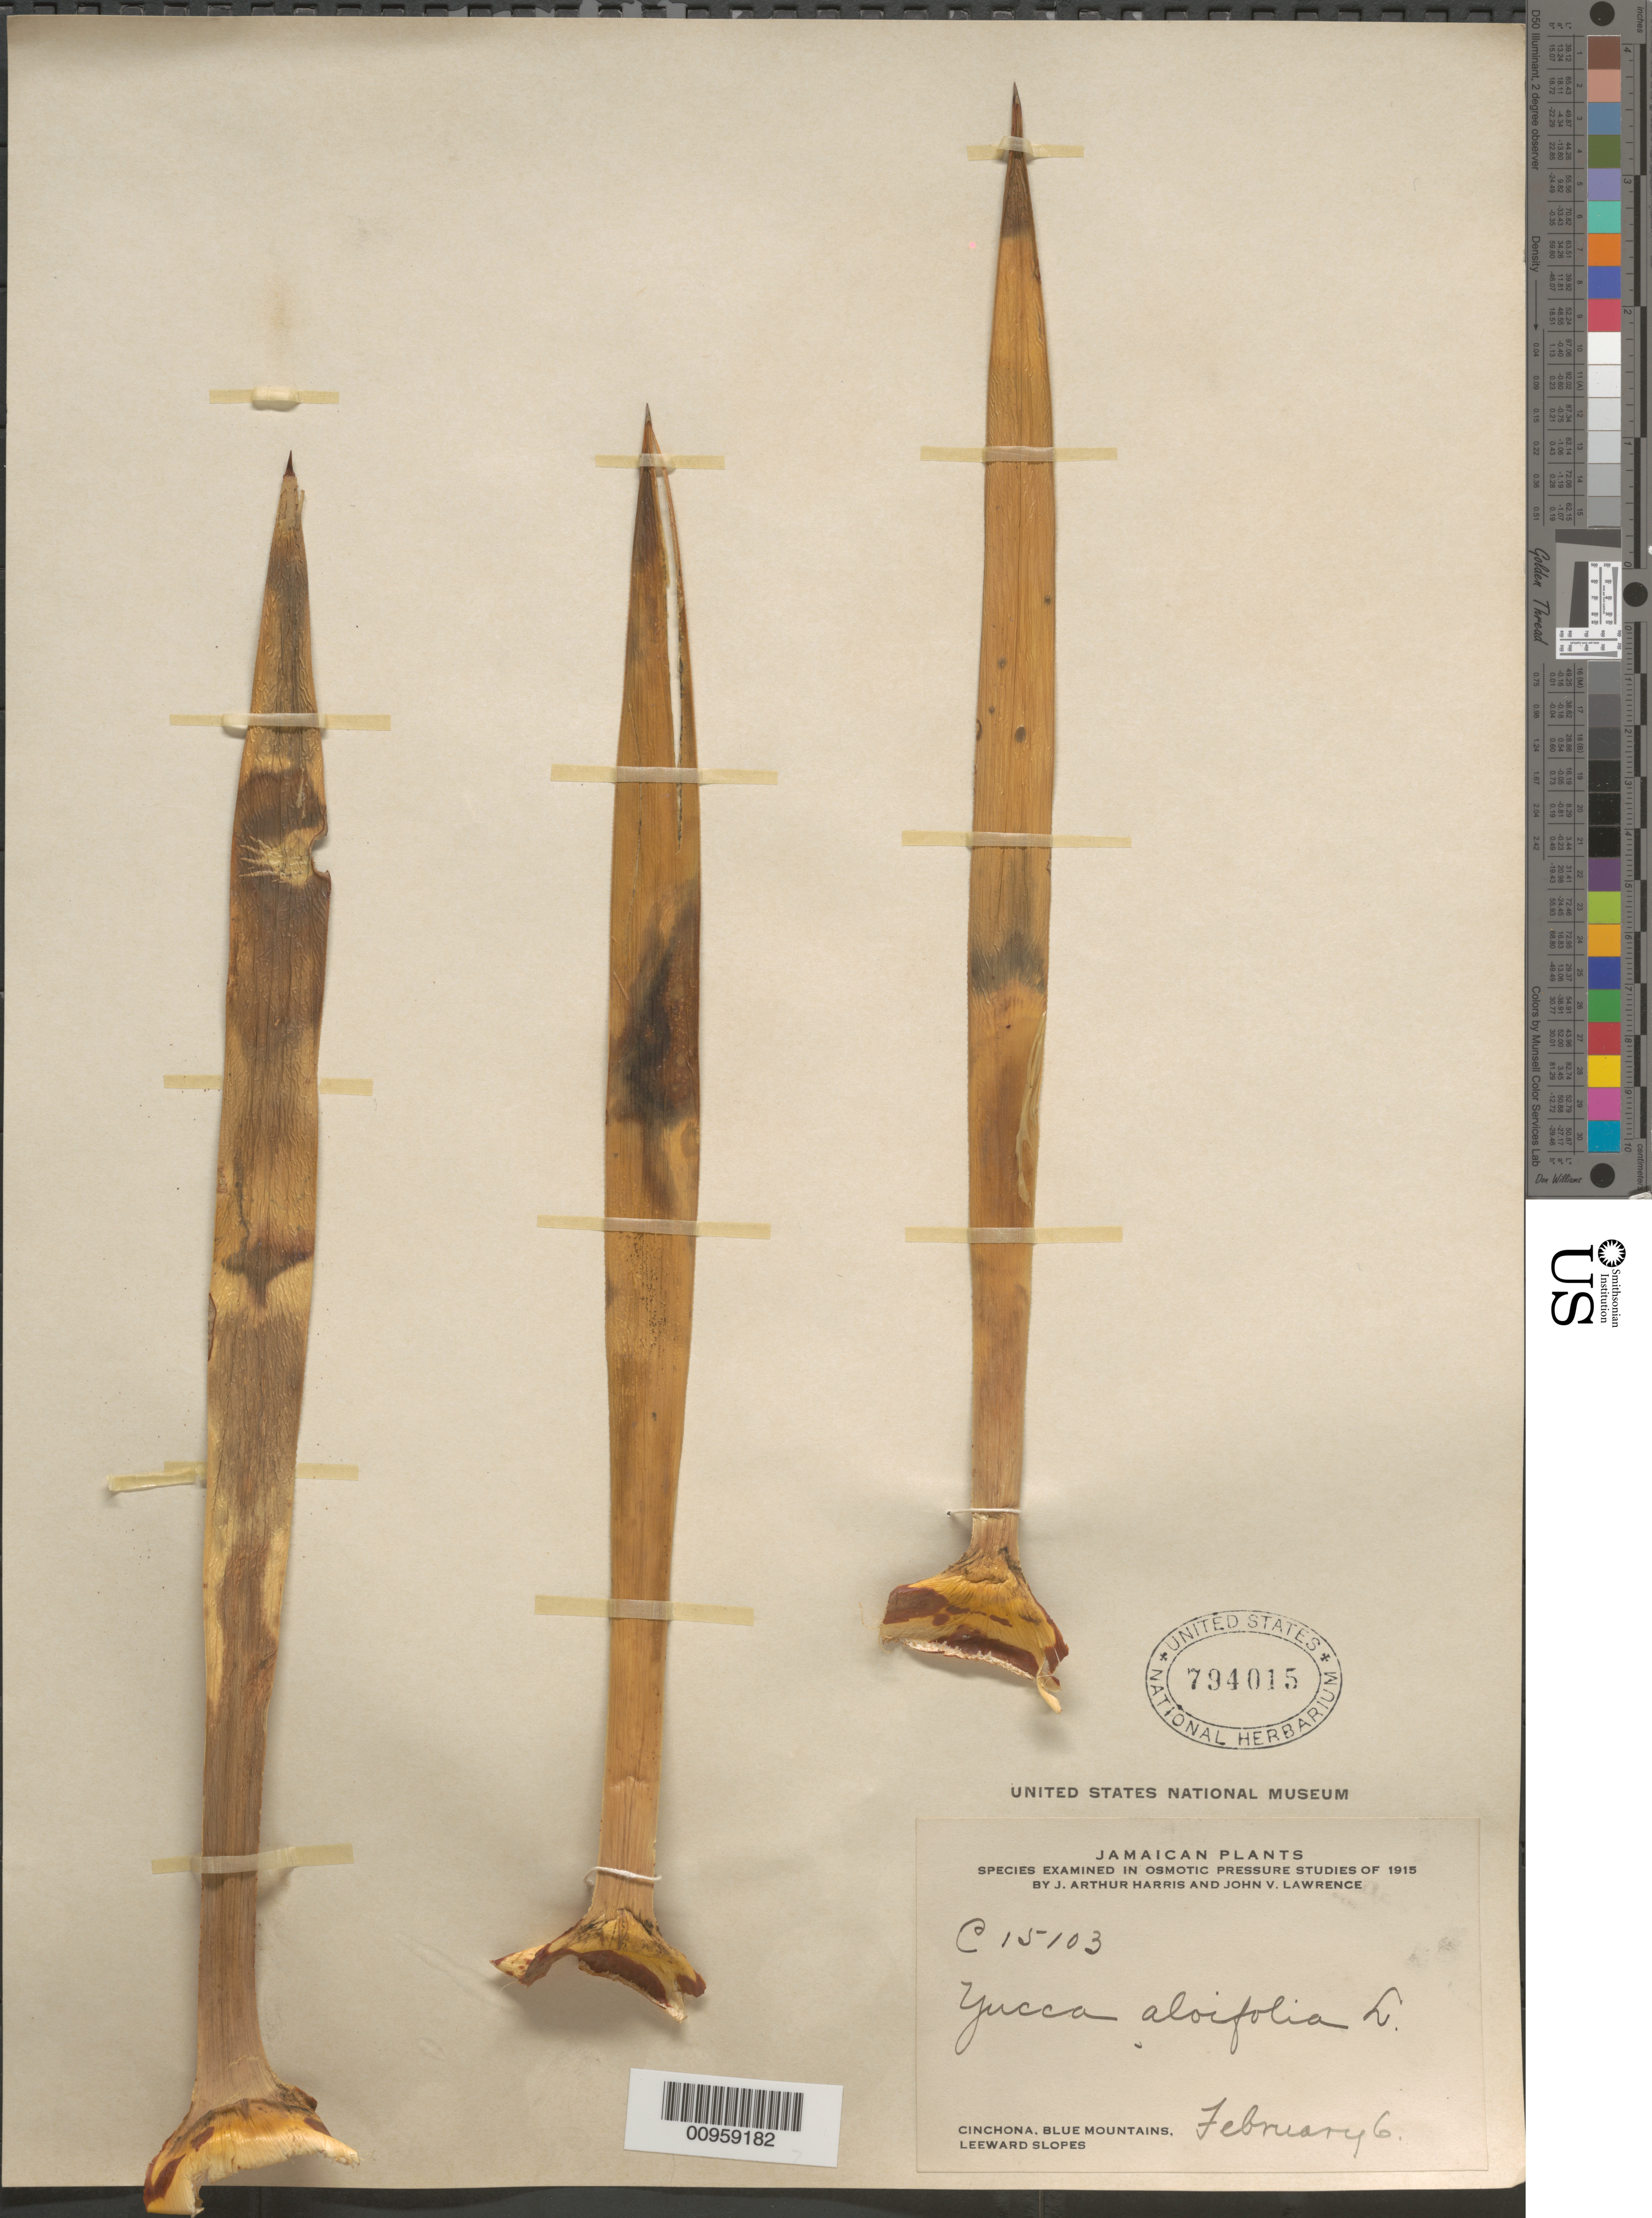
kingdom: Plantae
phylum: Tracheophyta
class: Liliopsida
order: Asparagales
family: Asparagaceae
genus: Yucca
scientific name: Yucca aloifolia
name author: L.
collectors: J. A. Harris & J. Lawrence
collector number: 15103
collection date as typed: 06 Feb 1915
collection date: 1915-02-06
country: Jamaica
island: Jamaica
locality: Cinchona, Blue Mountains, Leeward Slopes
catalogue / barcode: US 794015